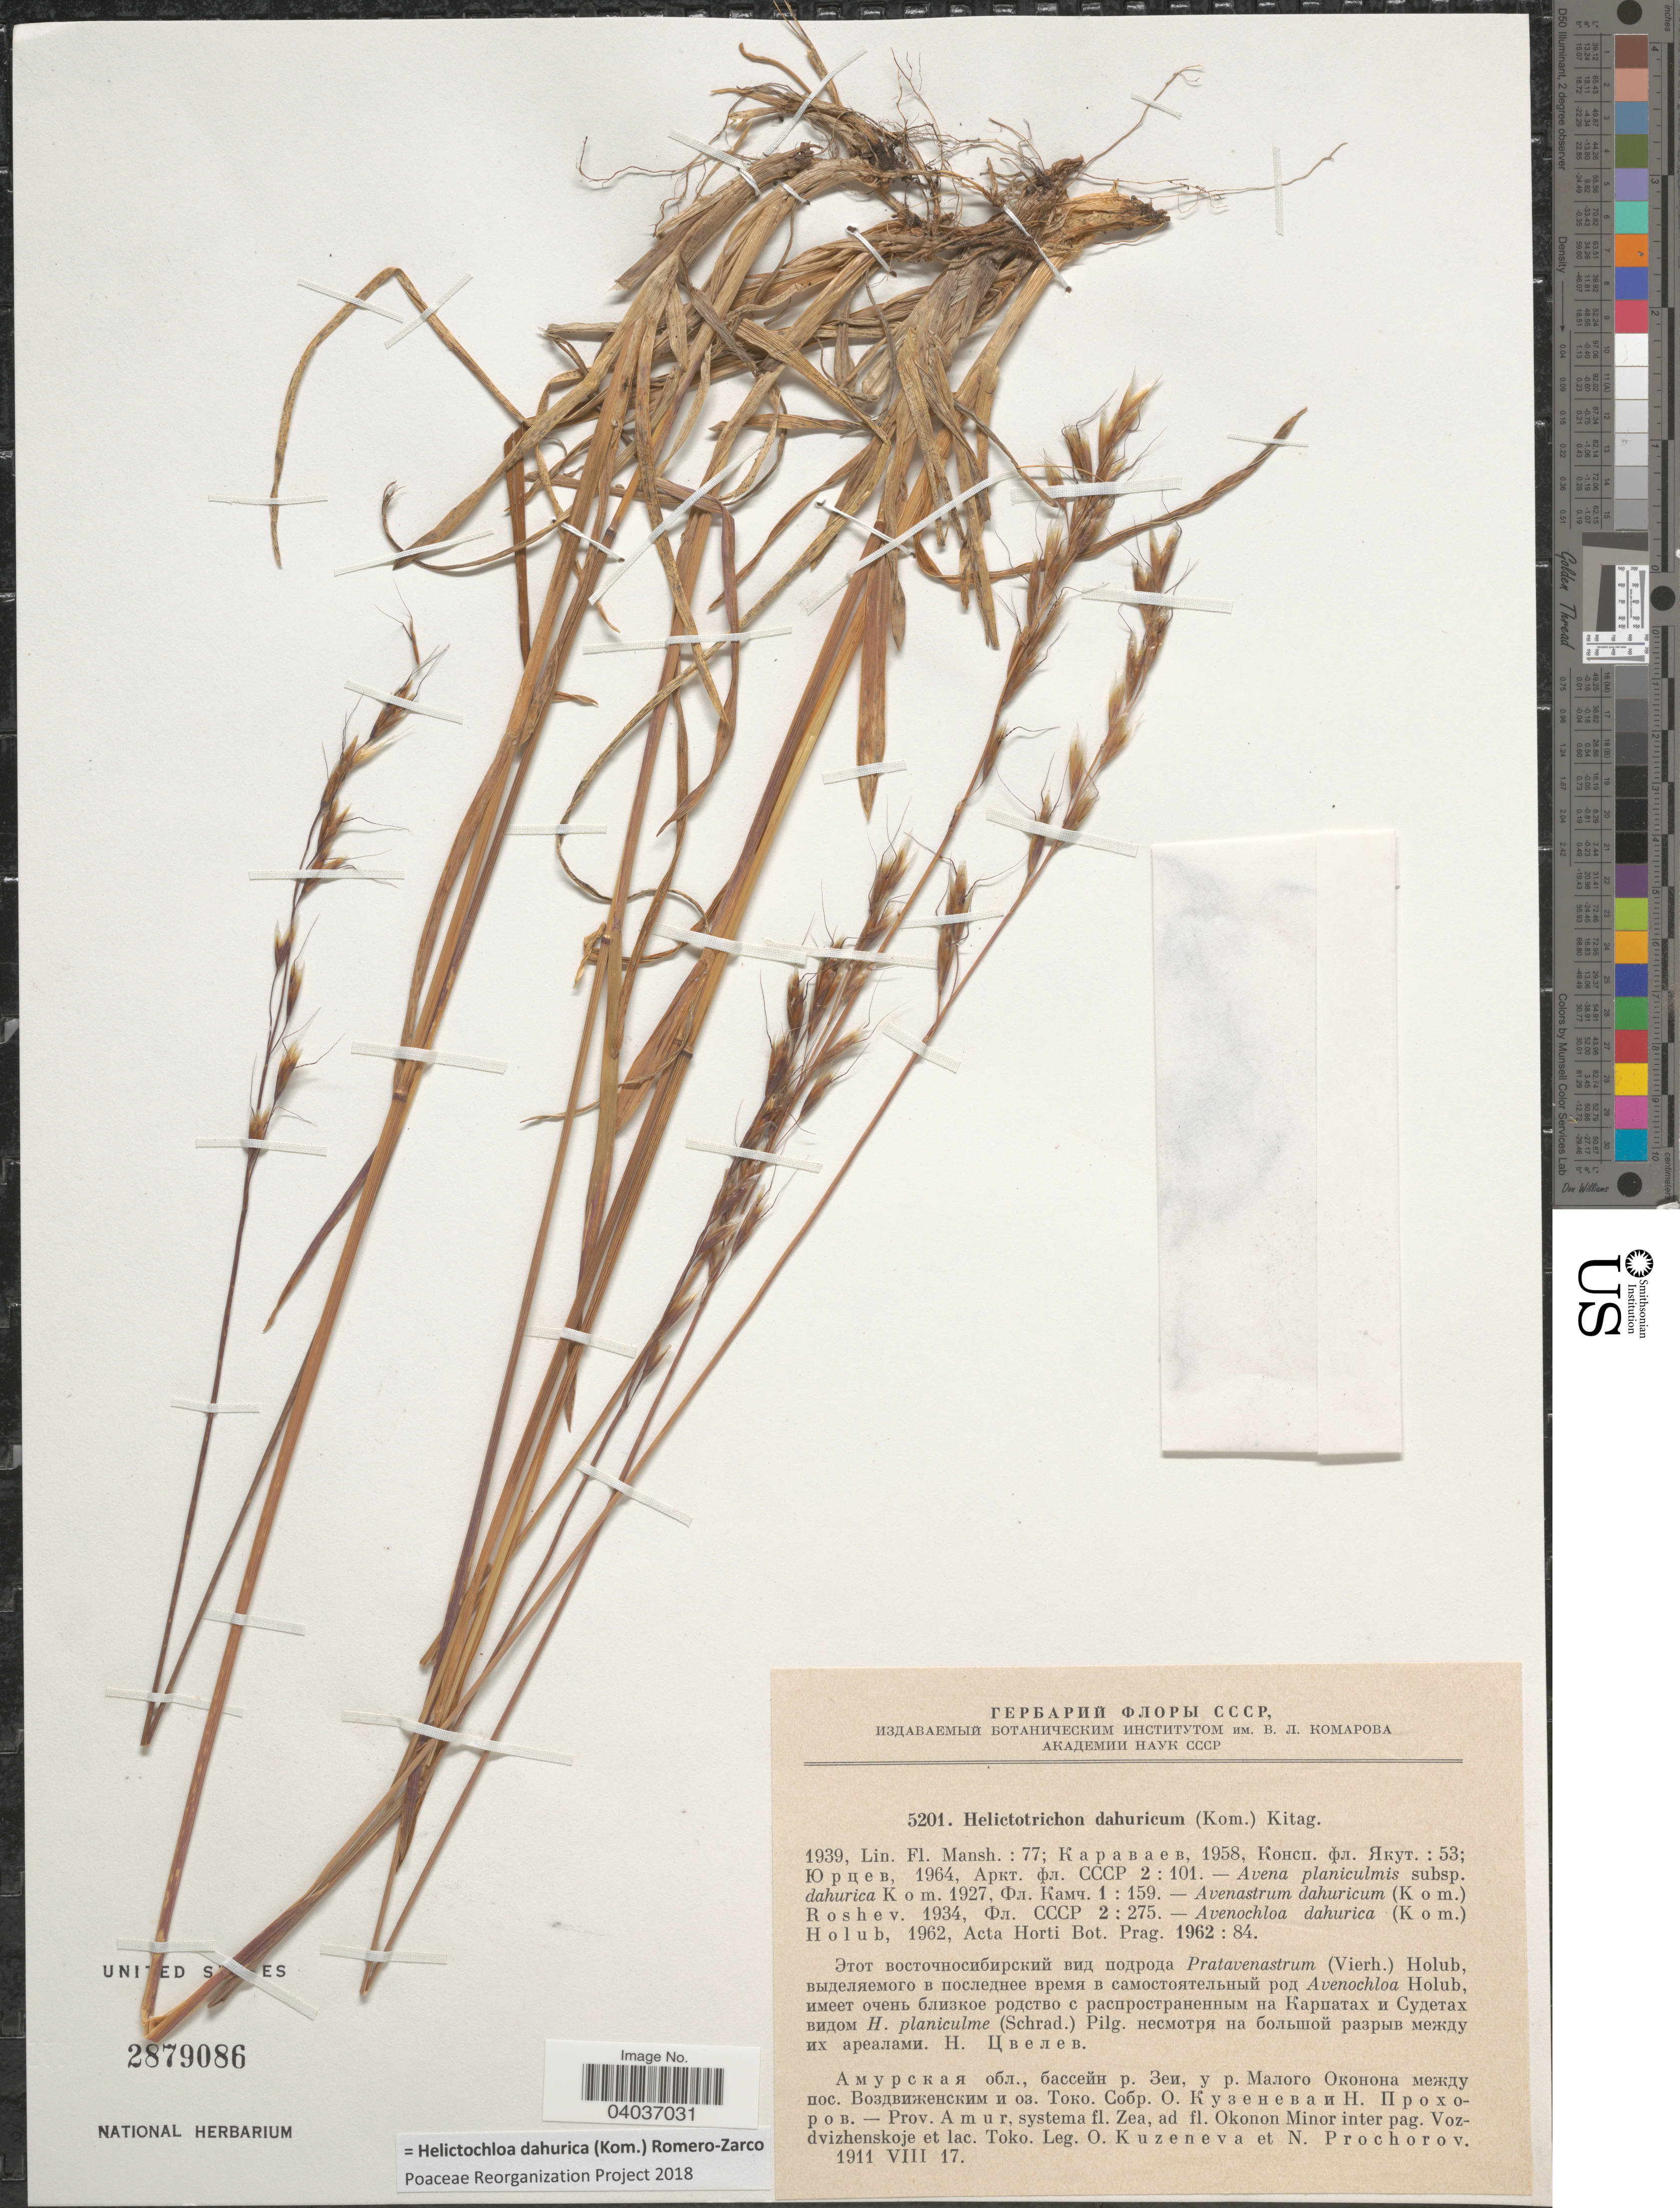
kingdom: Plantae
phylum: Tracheophyta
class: Liliopsida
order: Poales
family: Poaceae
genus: Helictochloa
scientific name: Helictochloa dahurica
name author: (Kom.) Romero-Zarco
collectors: O. I. Kuzeneva & N. Prochorov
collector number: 5201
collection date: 1911-08-17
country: Russian Federation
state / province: Amur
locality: X - Prov. Amur, systema fl. Zea, ad fl. Okonon Minor inter pag. Vozdvizhenskoje et lac. Toko.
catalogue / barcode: US 2879086